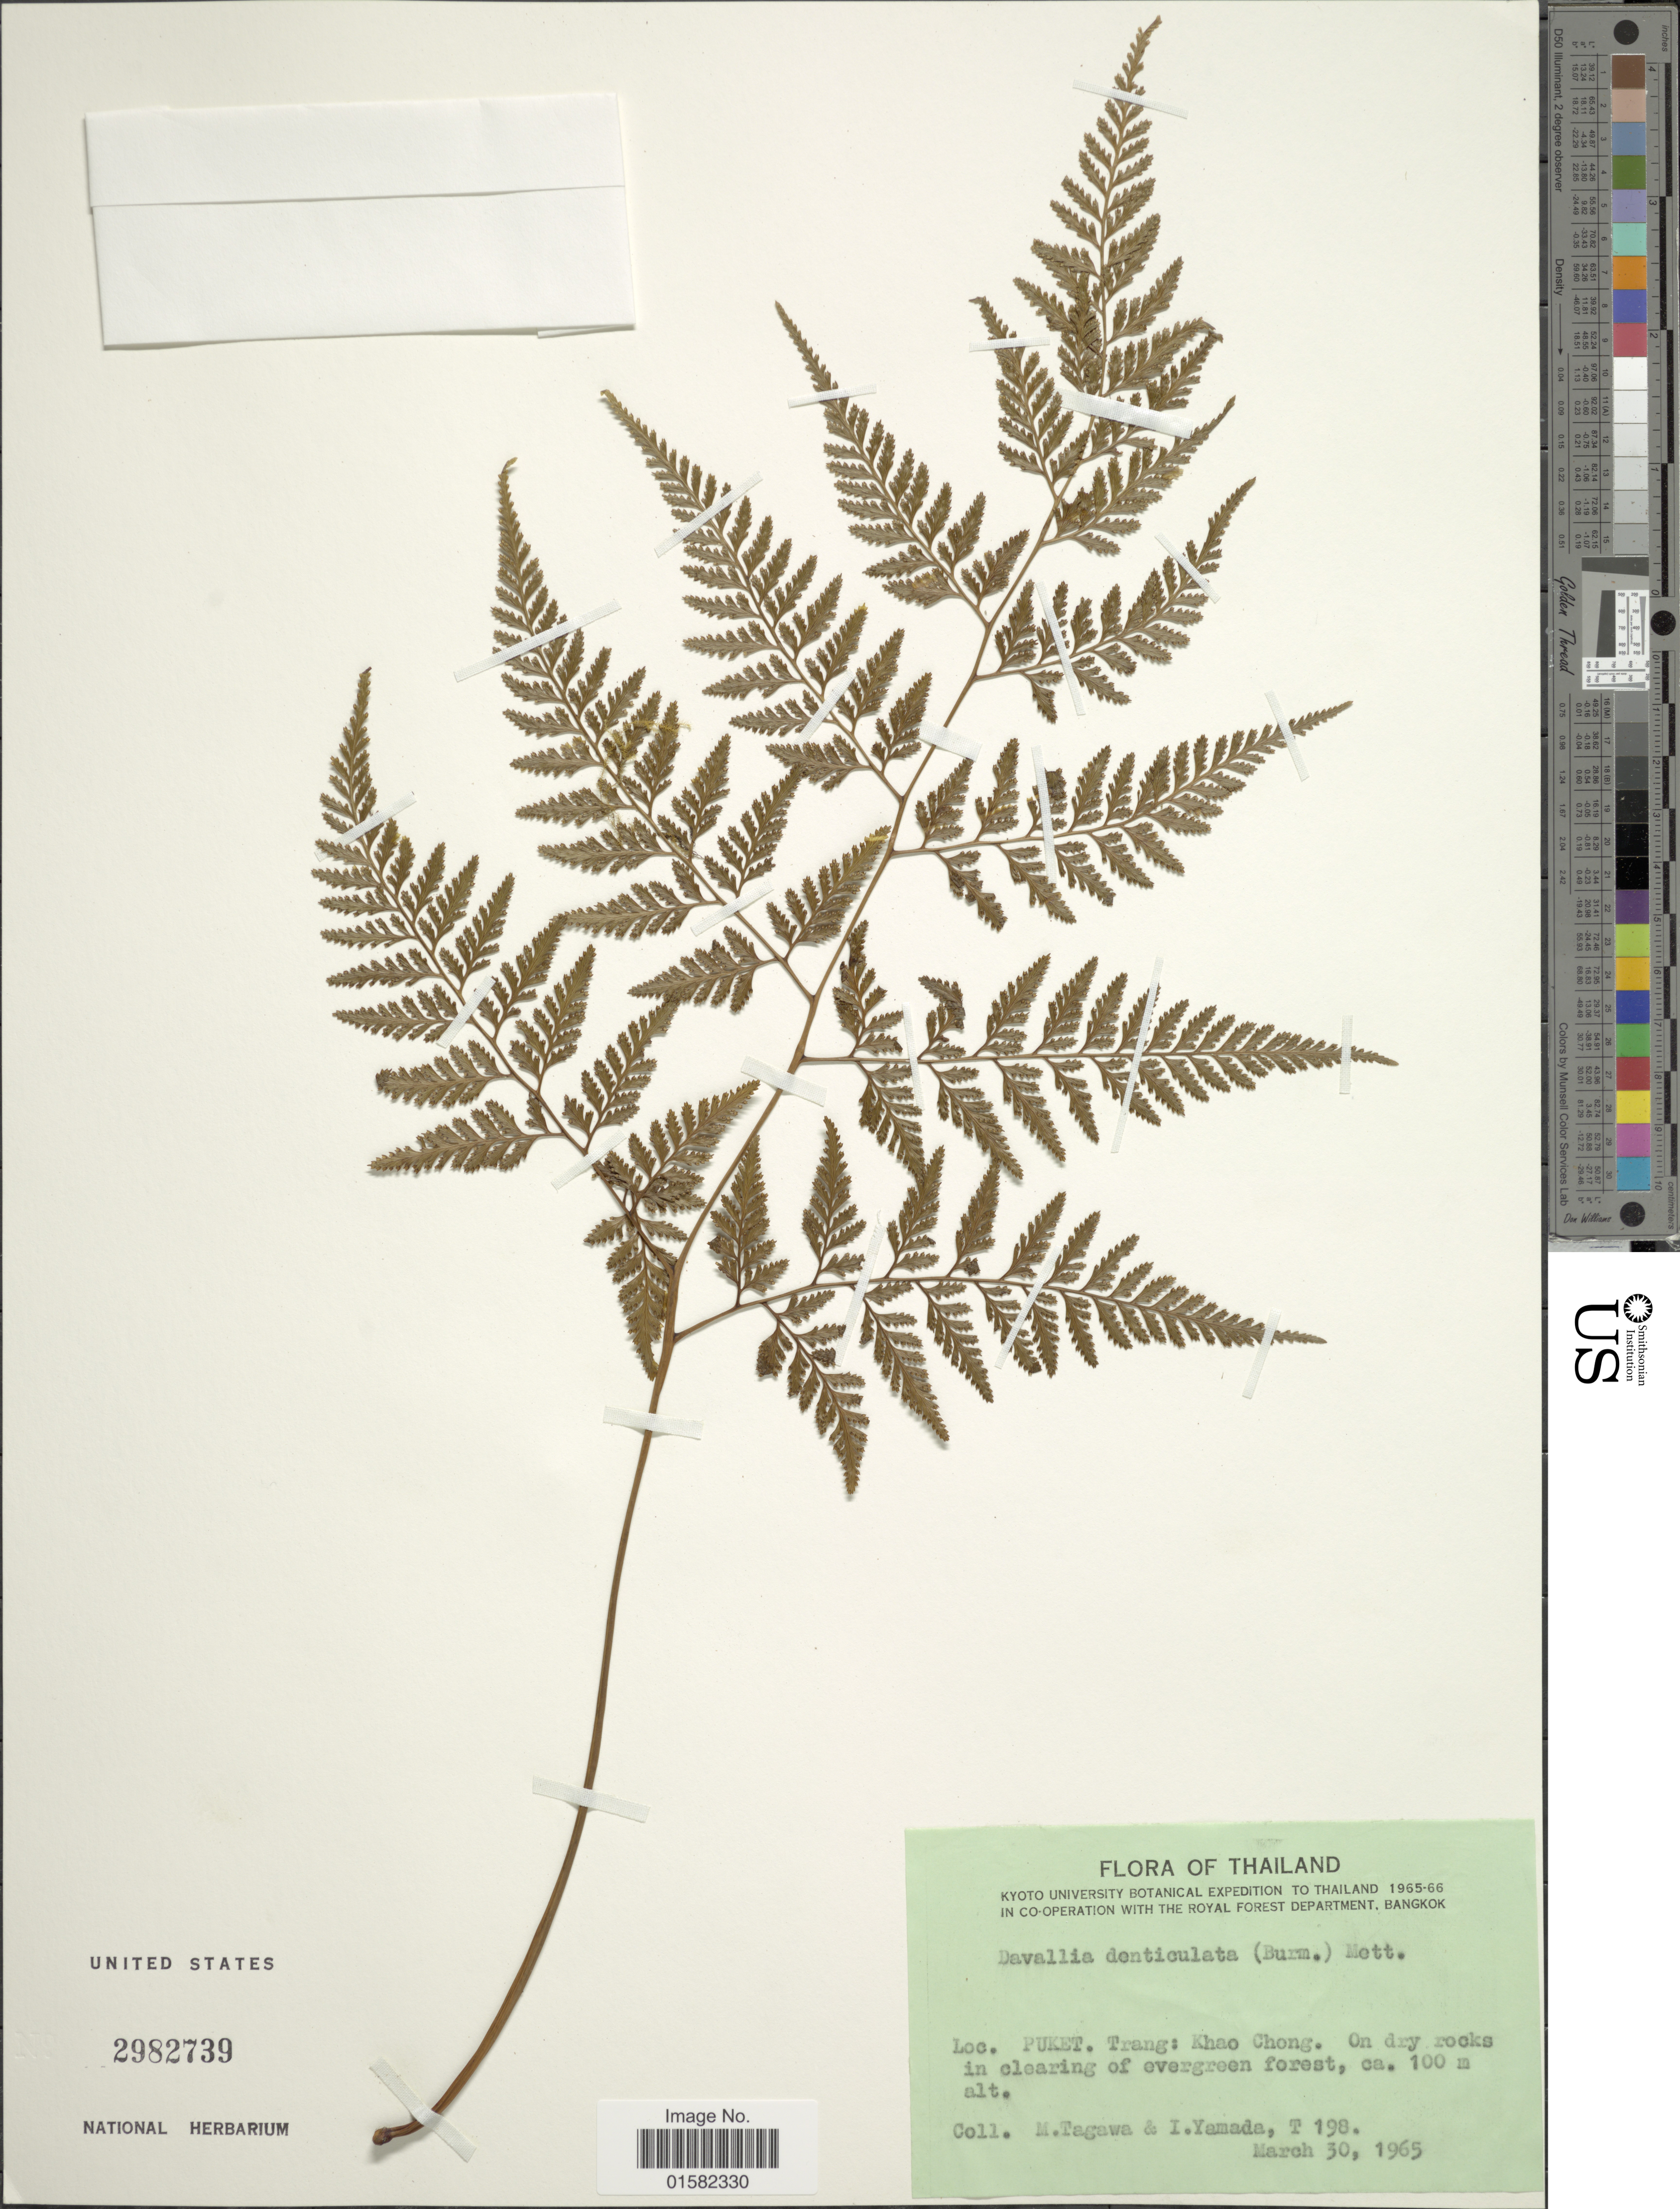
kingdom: Plantae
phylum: Tracheophyta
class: Polypodiopsida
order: Polypodiales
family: Davalliaceae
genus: Wibelia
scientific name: Wibelia denticulata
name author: (Burm. f.) M. Kato & Tsutsumi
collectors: M. Tagawa & I. Yamada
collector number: T 198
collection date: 1965-03-30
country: Thailand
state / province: Trang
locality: Puket: Trang: Khao Chong. On dry rocks in clearing of evergreen forest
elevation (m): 100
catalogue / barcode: US 2982739